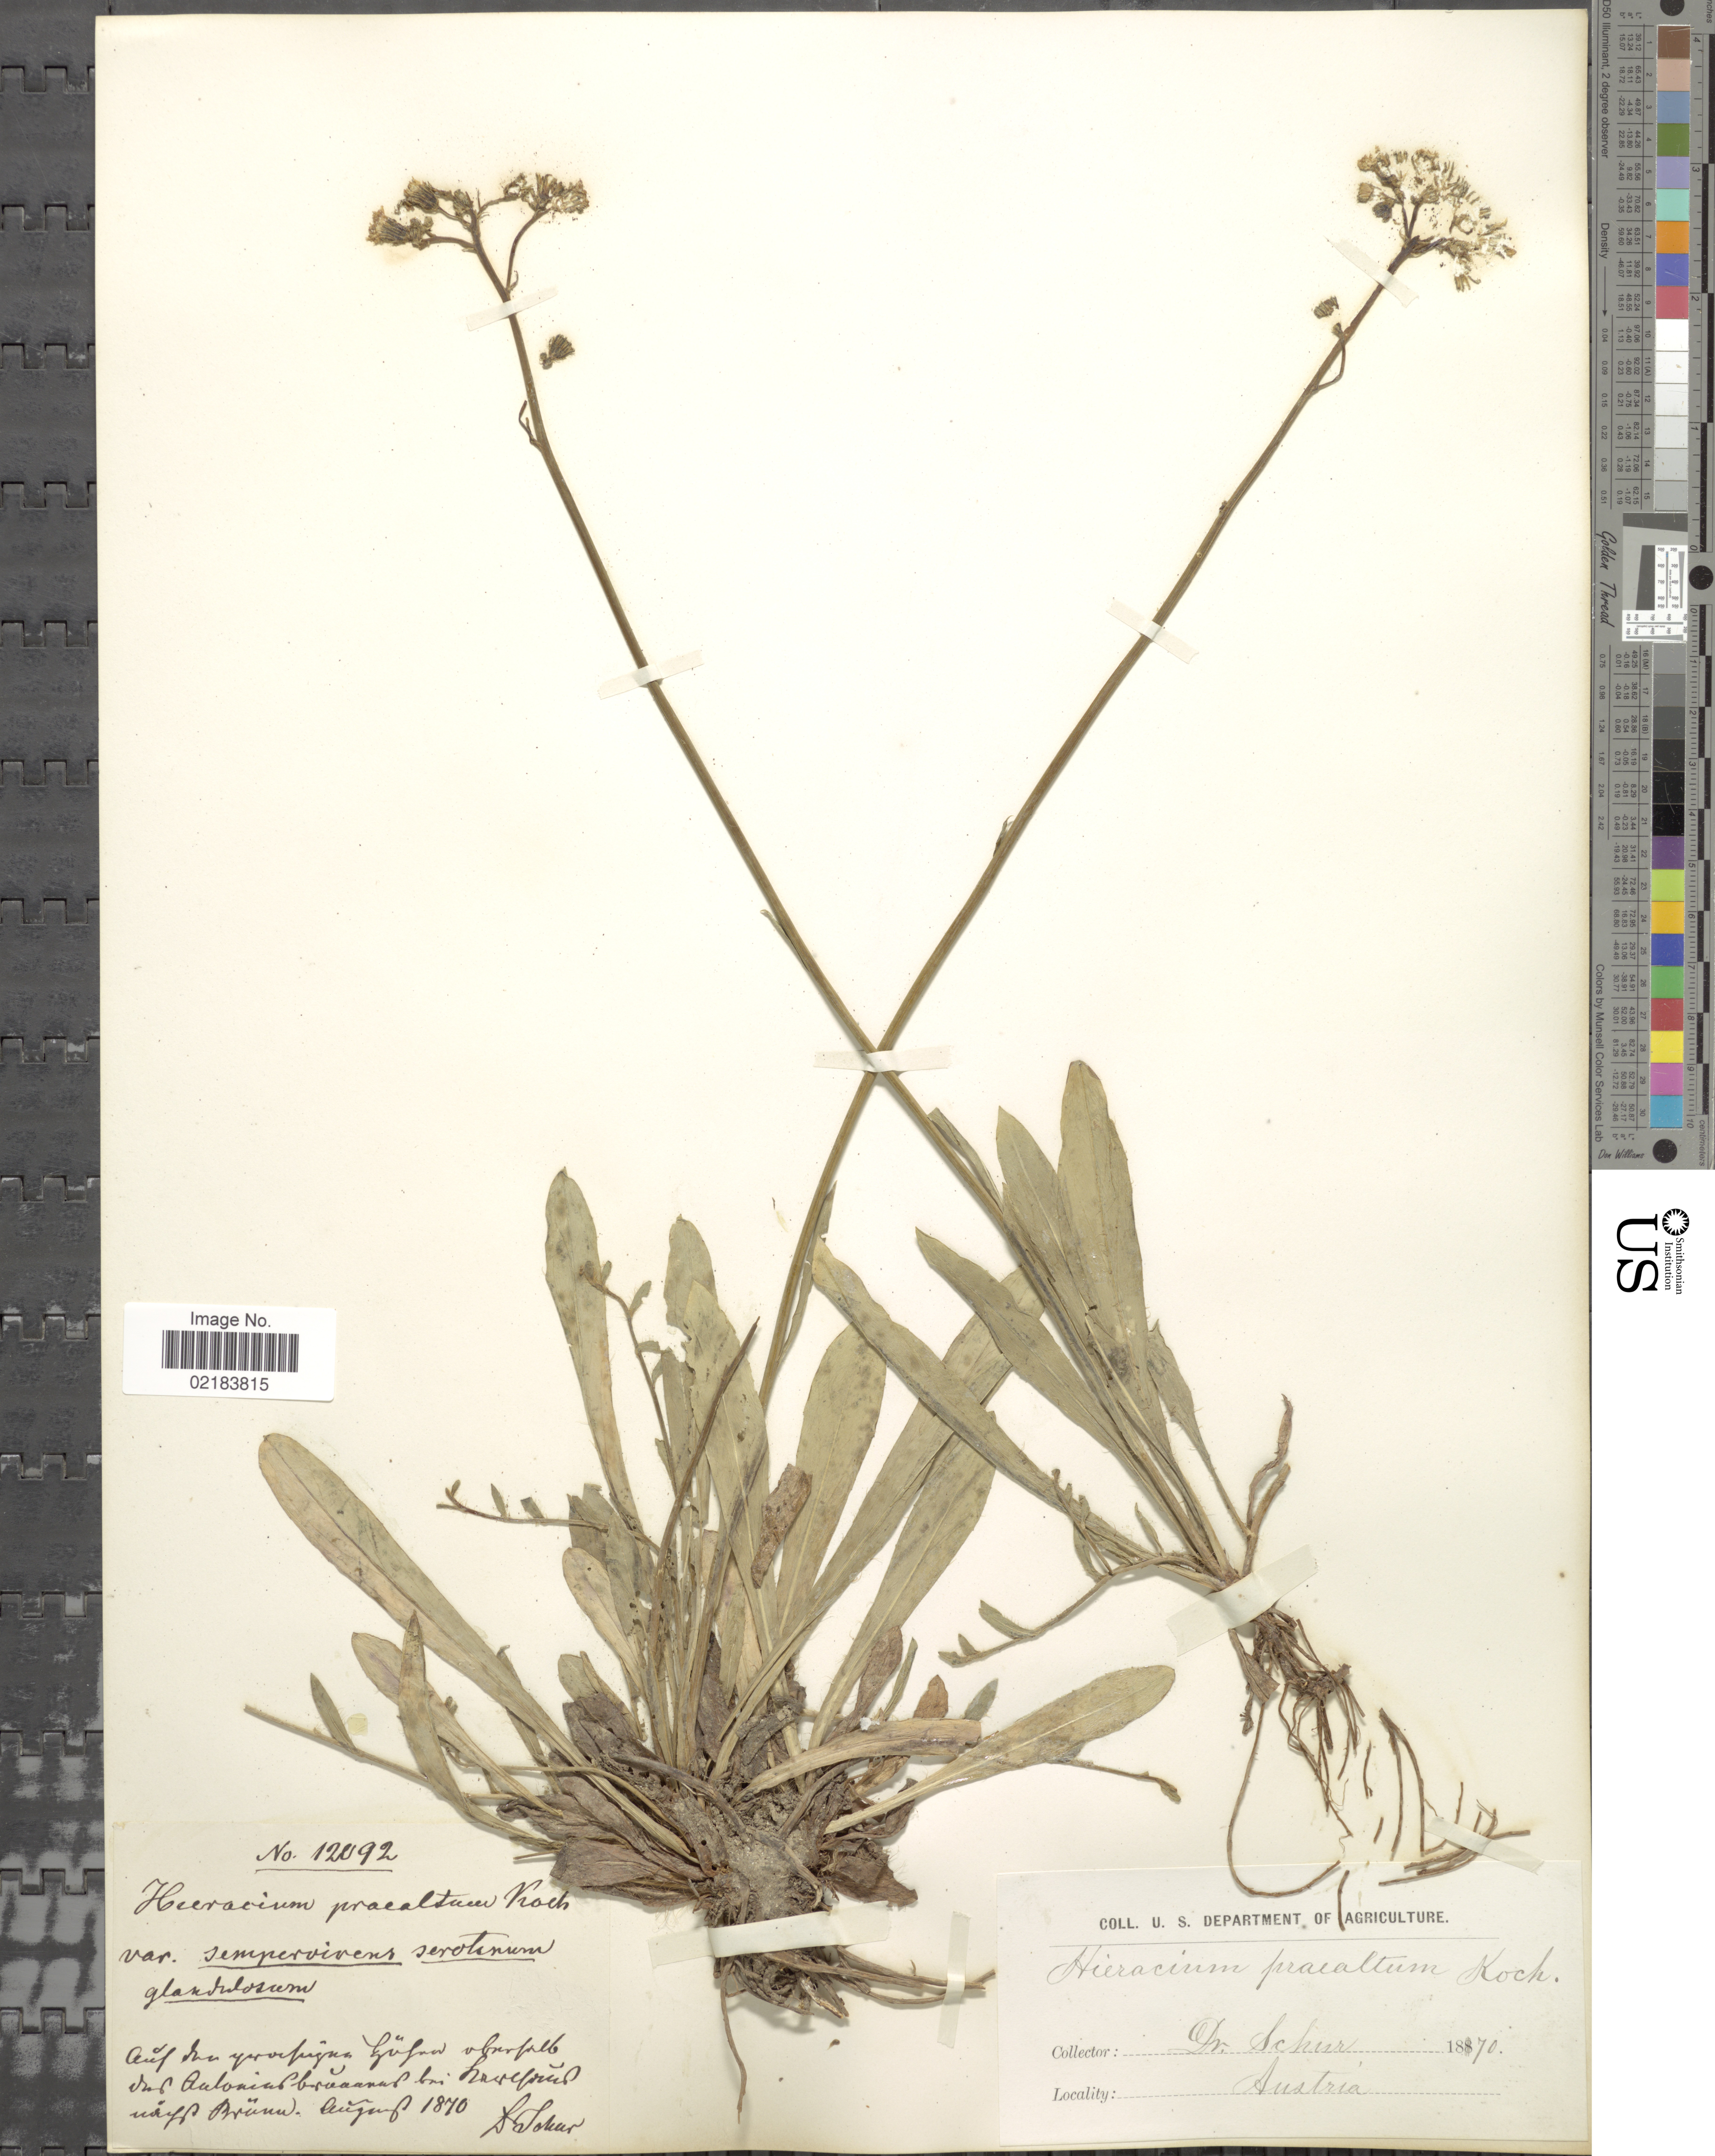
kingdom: Plantae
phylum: Tracheophyta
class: Magnoliopsida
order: Asterales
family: Asteraceae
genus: Pilosella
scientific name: Pilosella piloselloides subsp. praealta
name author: (Gochnat) S. Bräut. & Greuter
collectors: Schur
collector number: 12092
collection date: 1870-08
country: Austria